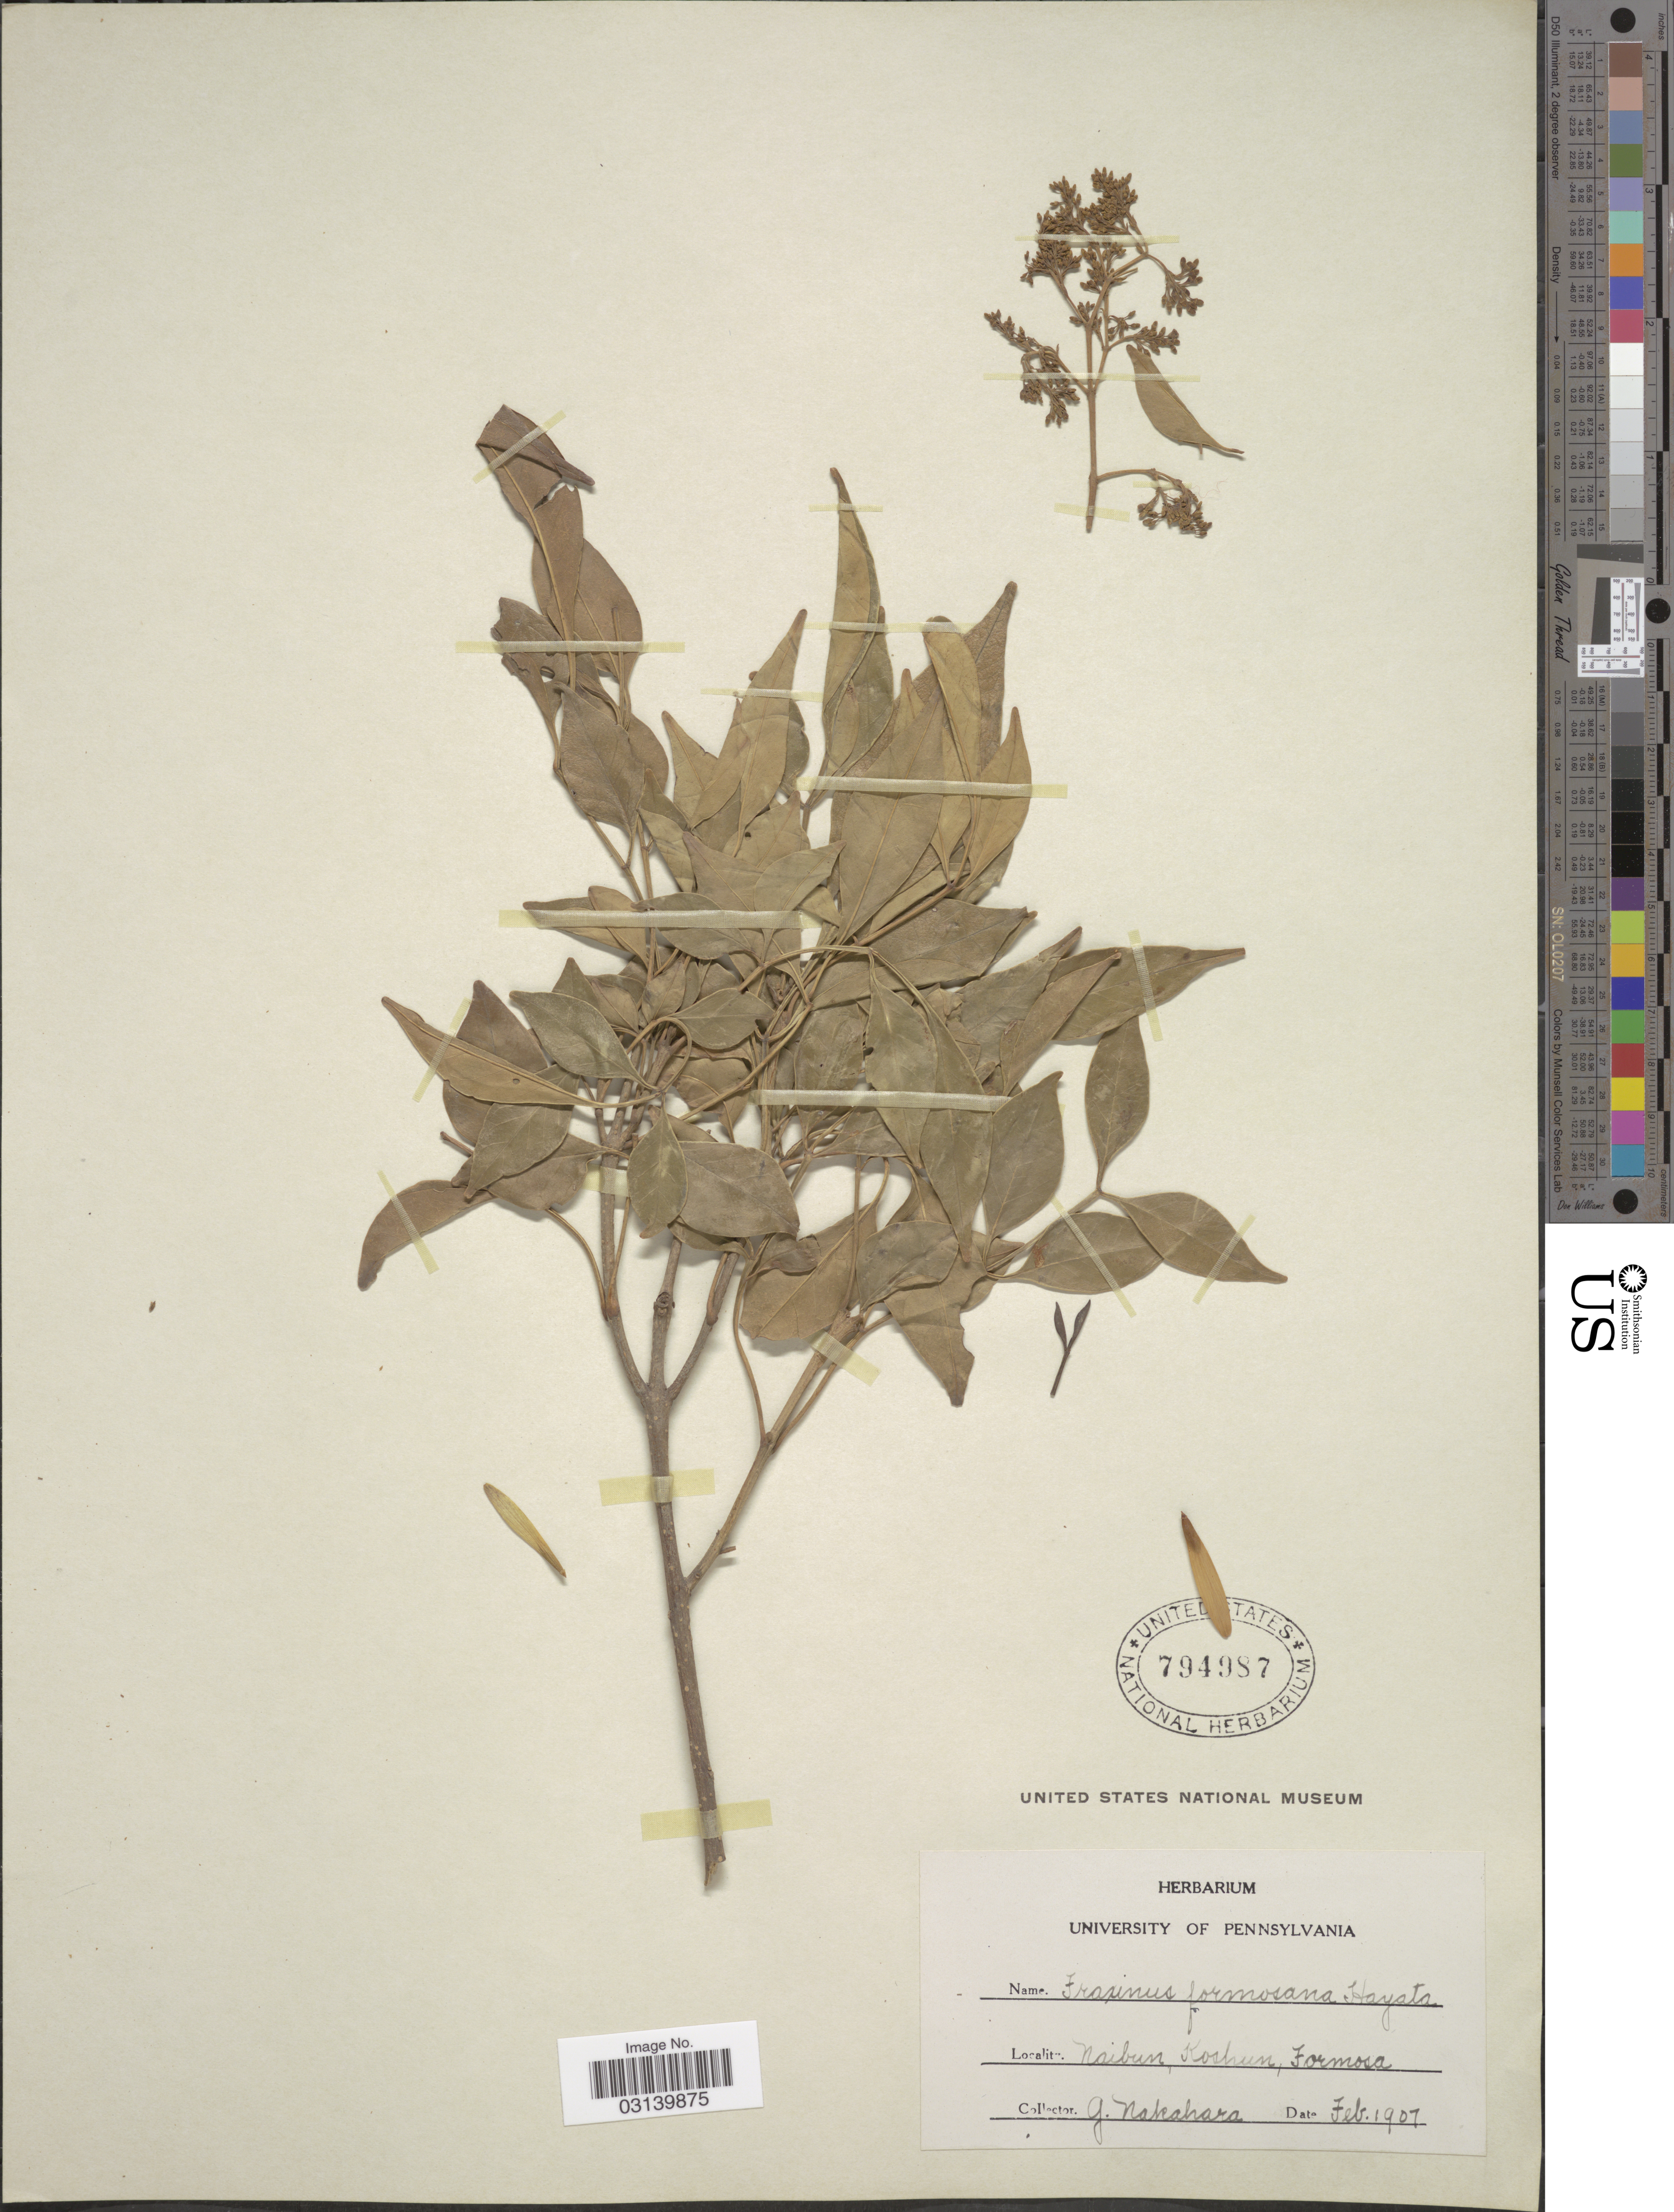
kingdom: Plantae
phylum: Tracheophyta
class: Magnoliopsida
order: Lamiales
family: Oleaceae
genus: Fraxinus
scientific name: Fraxinus formosana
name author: Hayata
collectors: G. Nakahara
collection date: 1907-02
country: Taiwan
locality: Naibun, Koshun, Formosa.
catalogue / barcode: US 794987